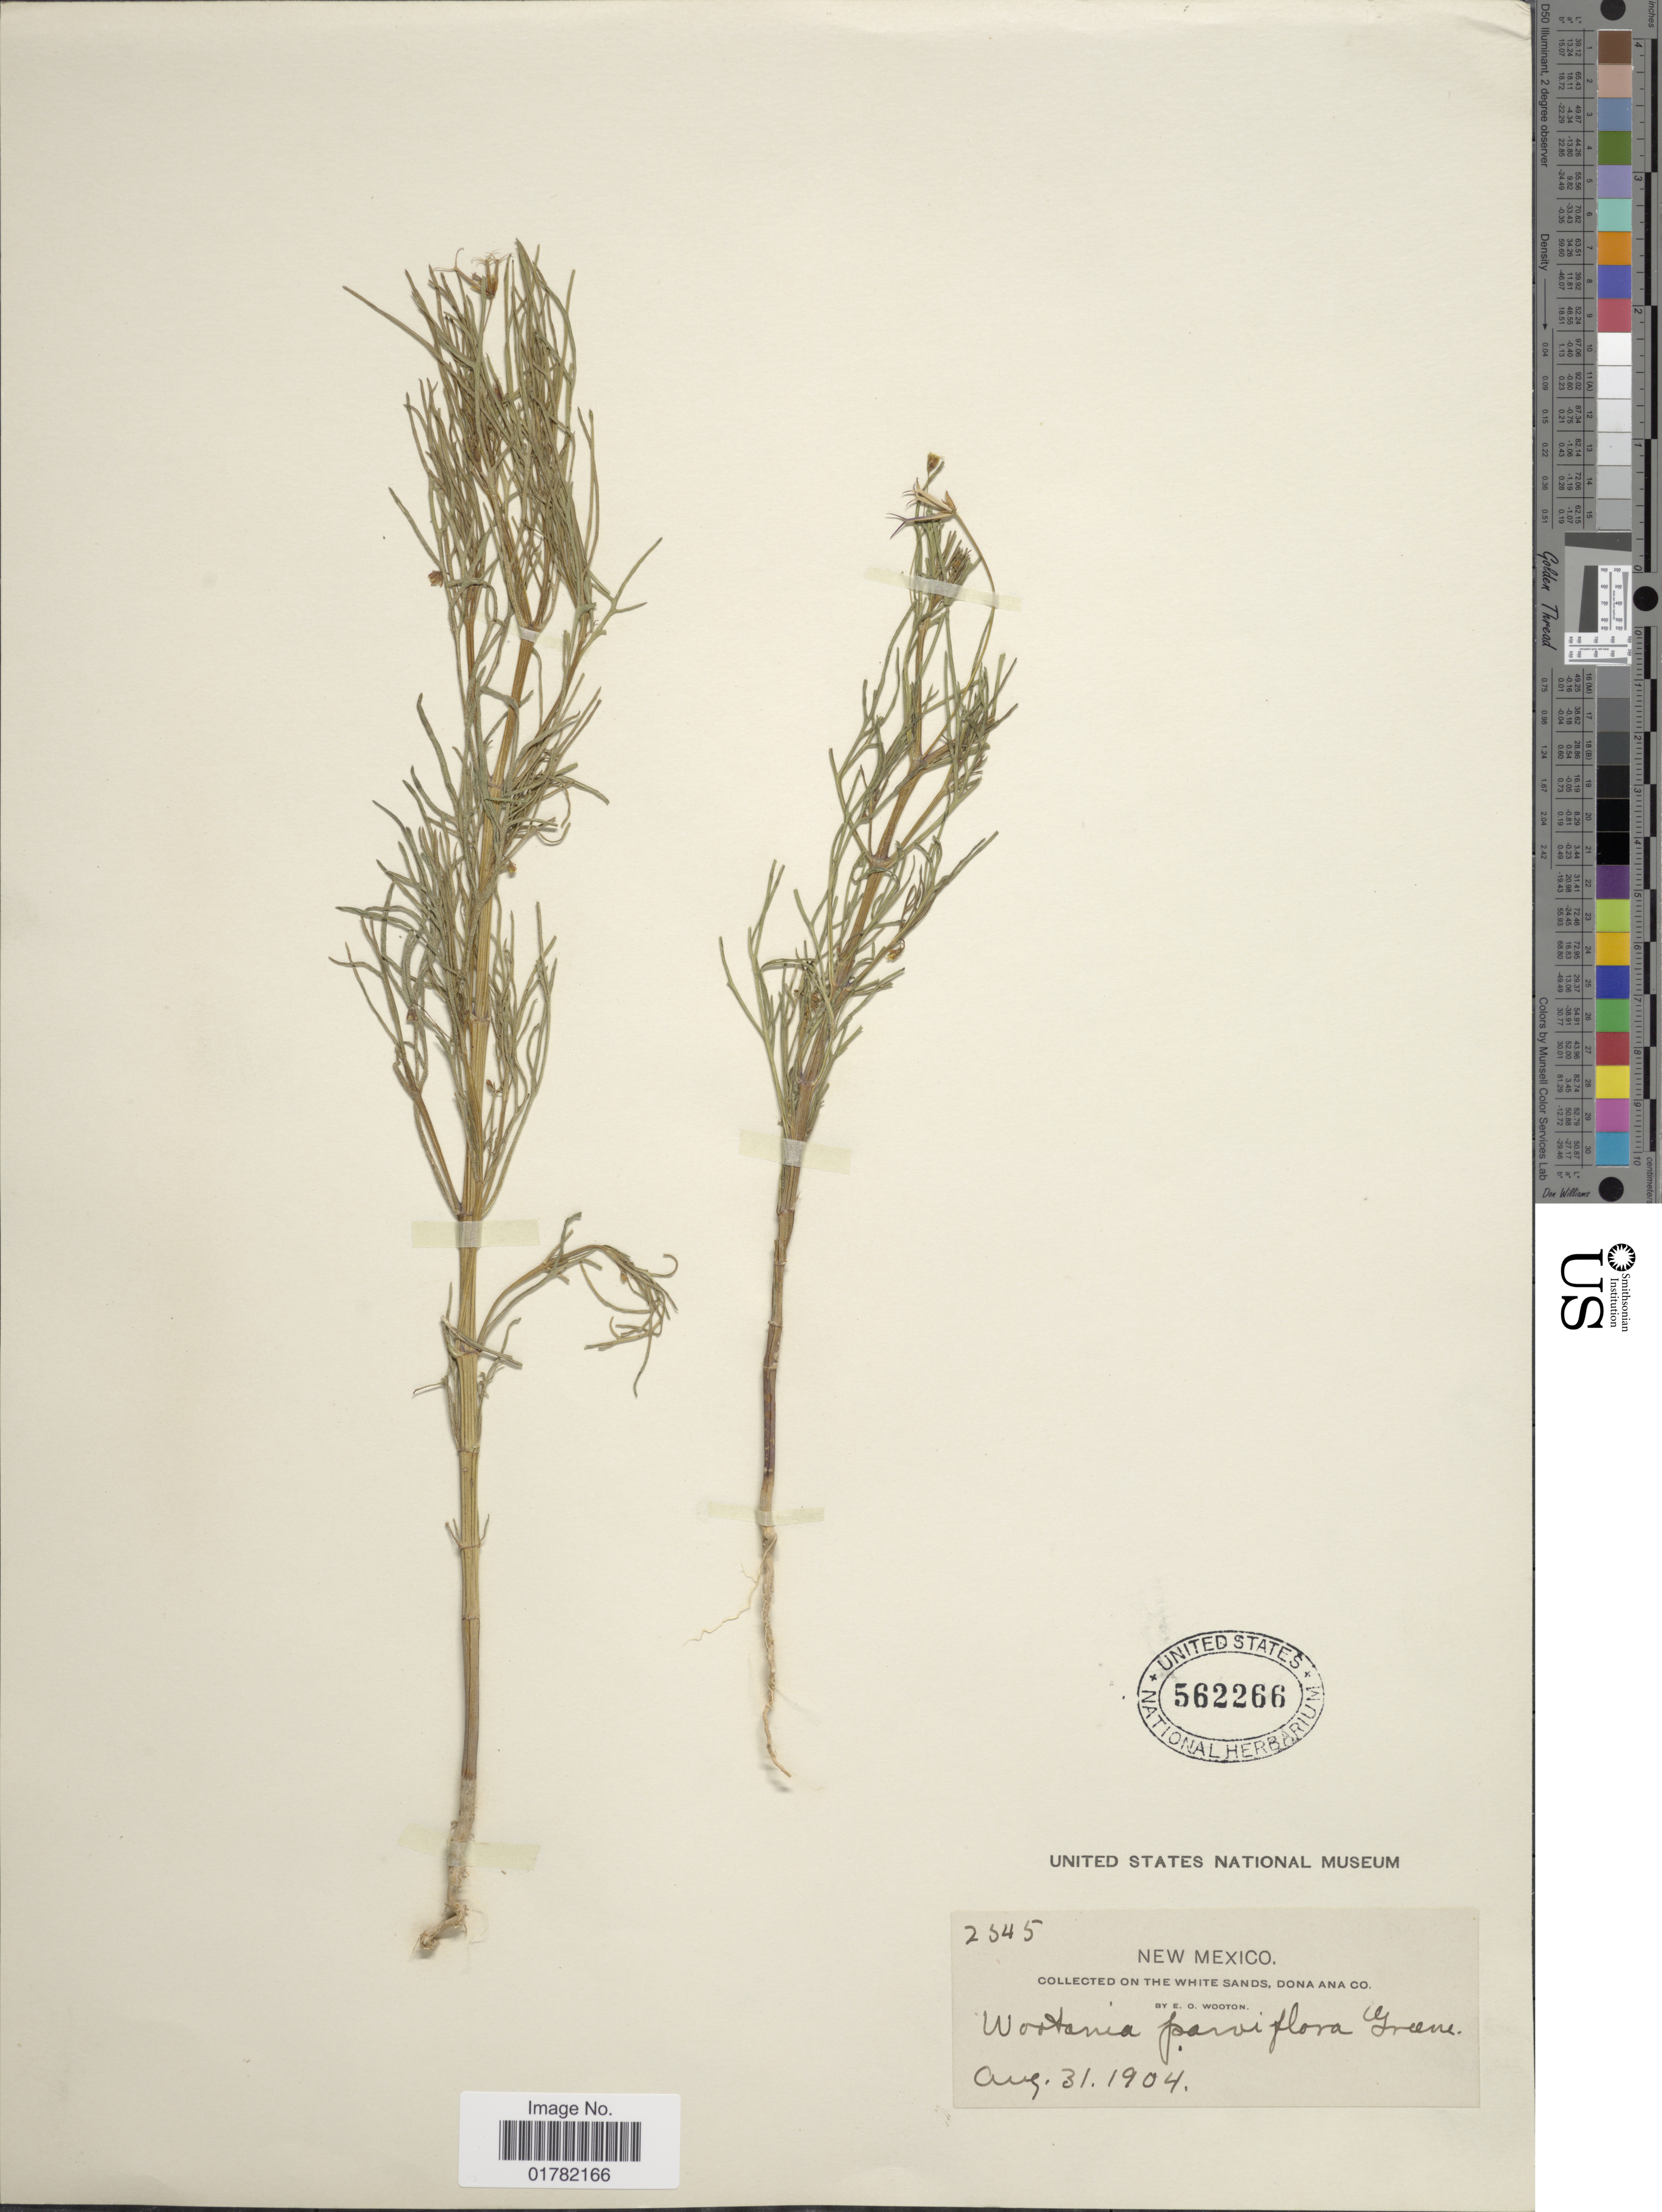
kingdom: Plantae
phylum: Tracheophyta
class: Magnoliopsida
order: Asterales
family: Asteraceae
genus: Dicranocarpus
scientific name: Dicranocarpus parviflorus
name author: A. Gray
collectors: E. O. Wooton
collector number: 2545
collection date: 1904-08-31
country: United States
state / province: New Mexico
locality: On the White Sands, Dona Ana Co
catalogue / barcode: US 562266